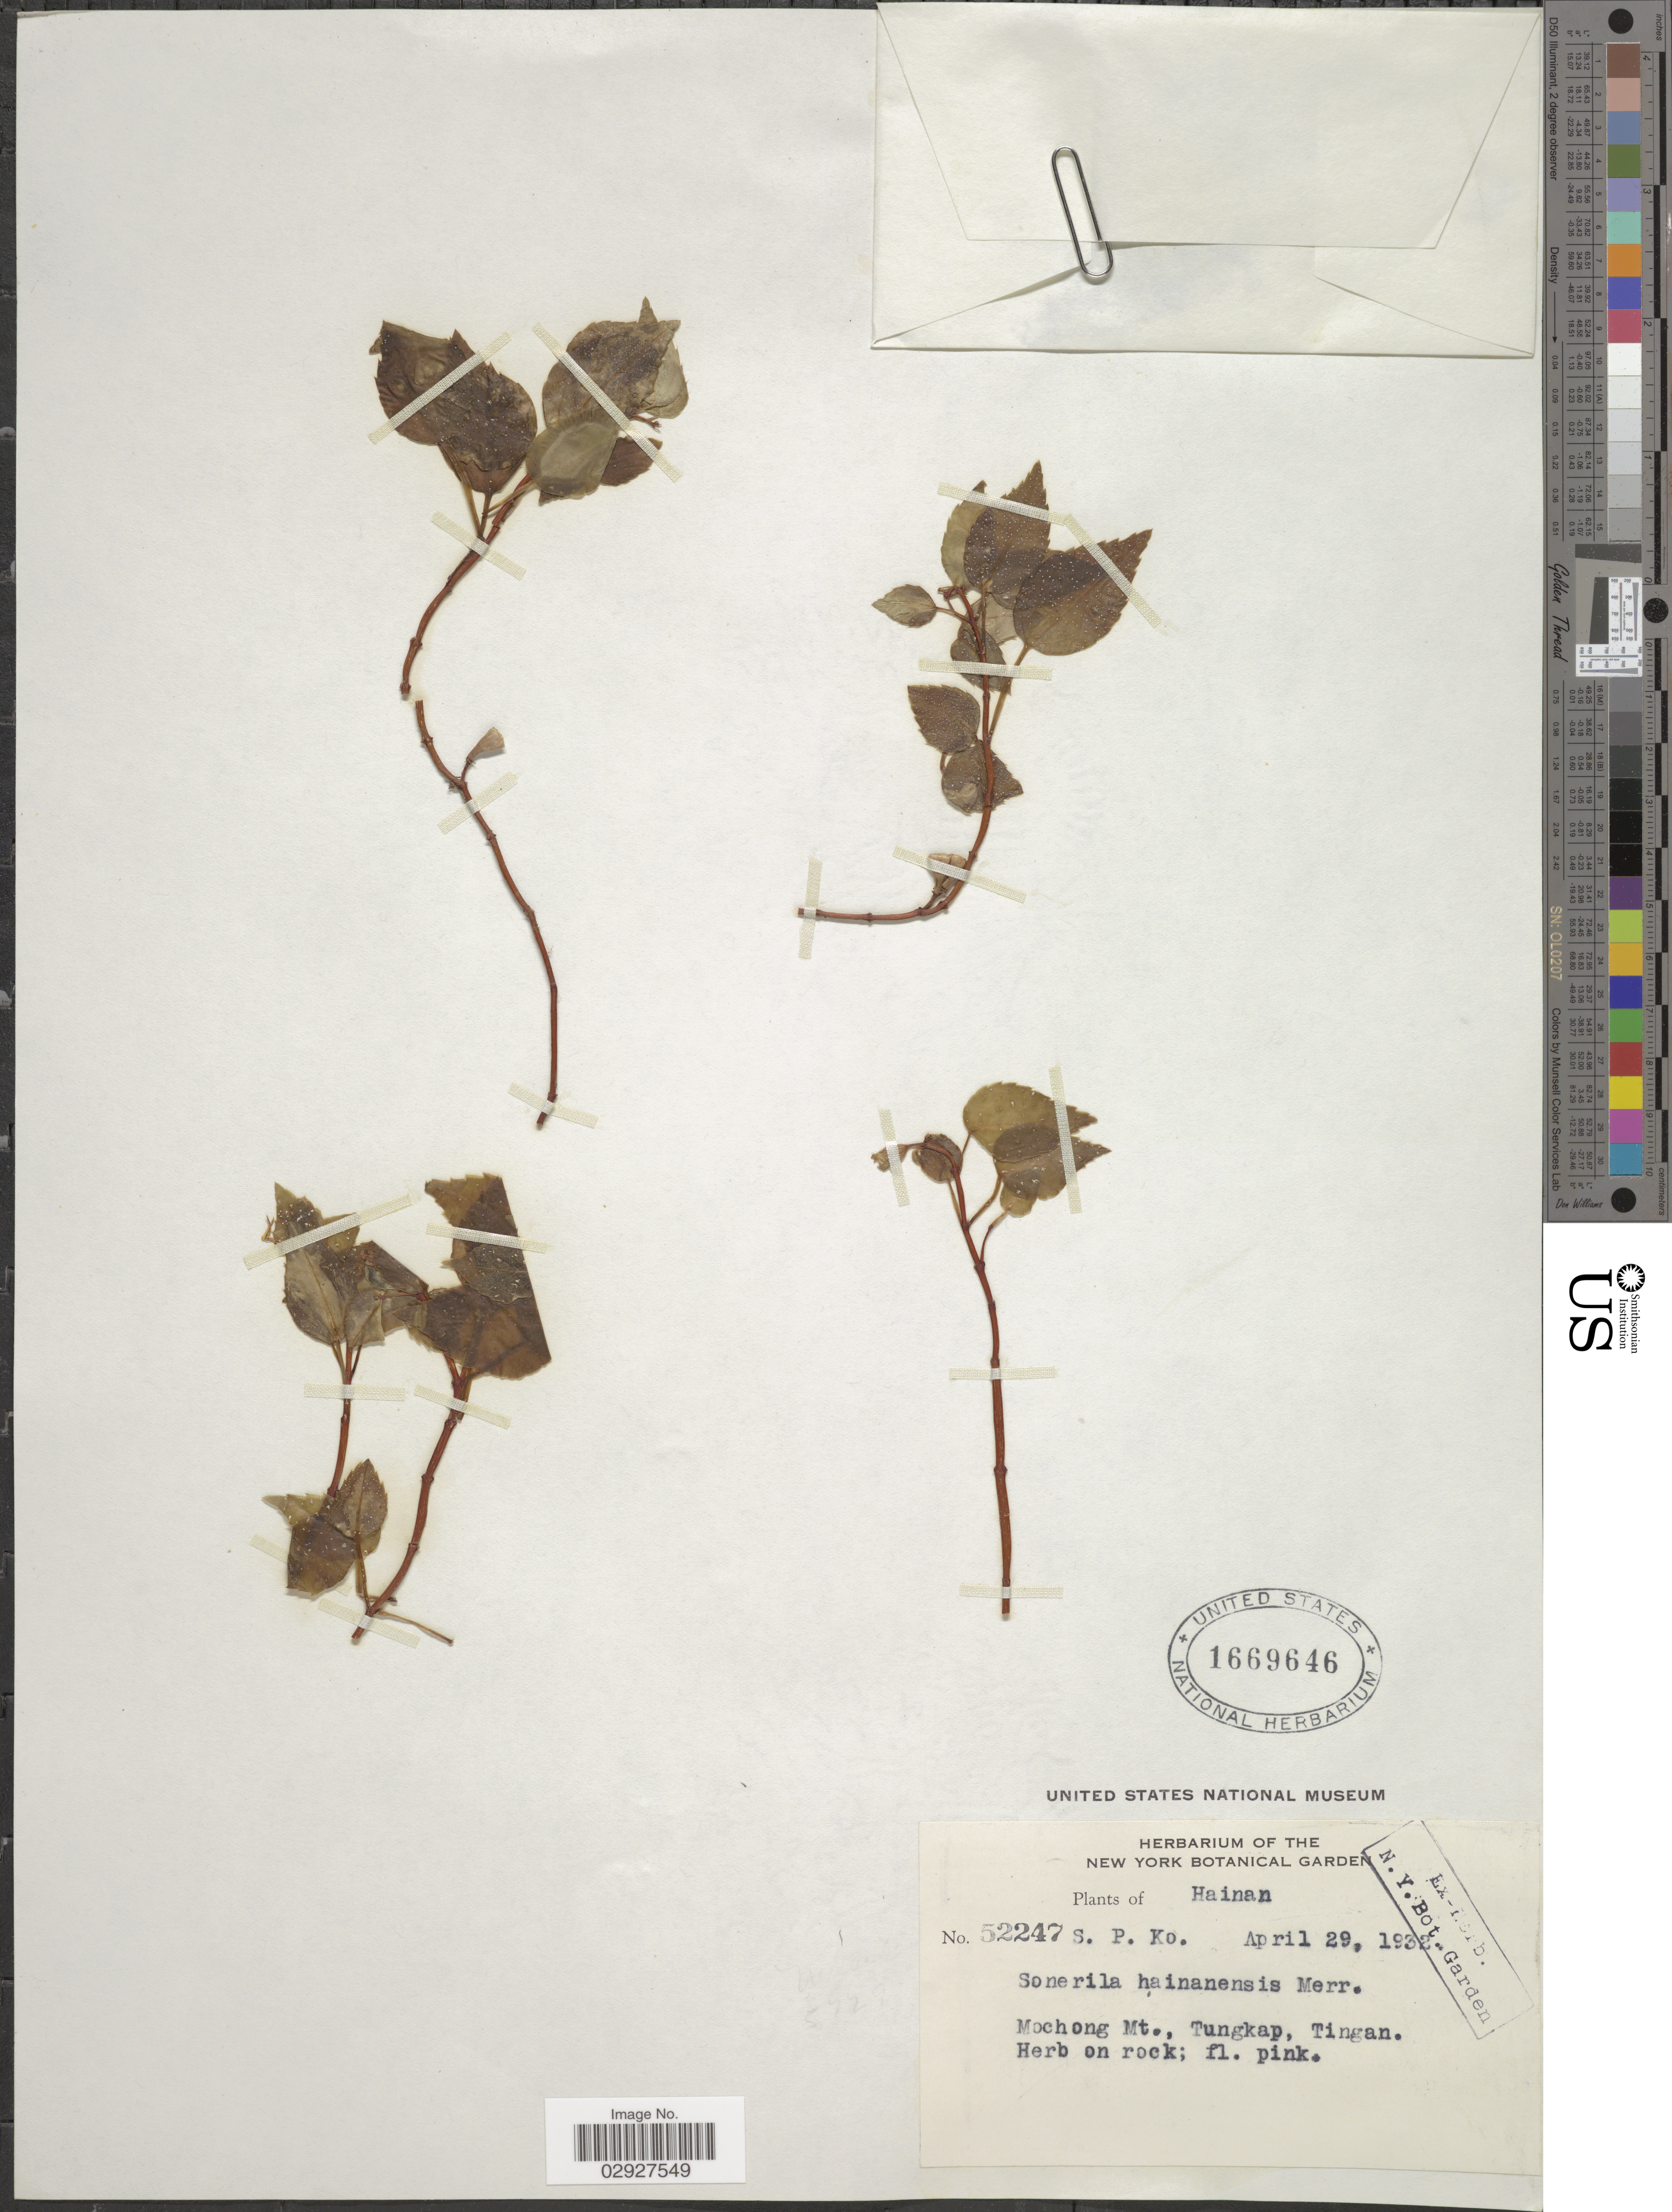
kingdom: Plantae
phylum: Tracheophyta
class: Magnoliopsida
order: Myrtales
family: Melastomataceae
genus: Sonerila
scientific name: Sonerila hainanensis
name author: Merr.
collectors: S. P. Ko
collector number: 52247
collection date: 1932-04-29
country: China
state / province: Hainan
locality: Mochong Mt., Tungkap, Tingan.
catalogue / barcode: US 1669646